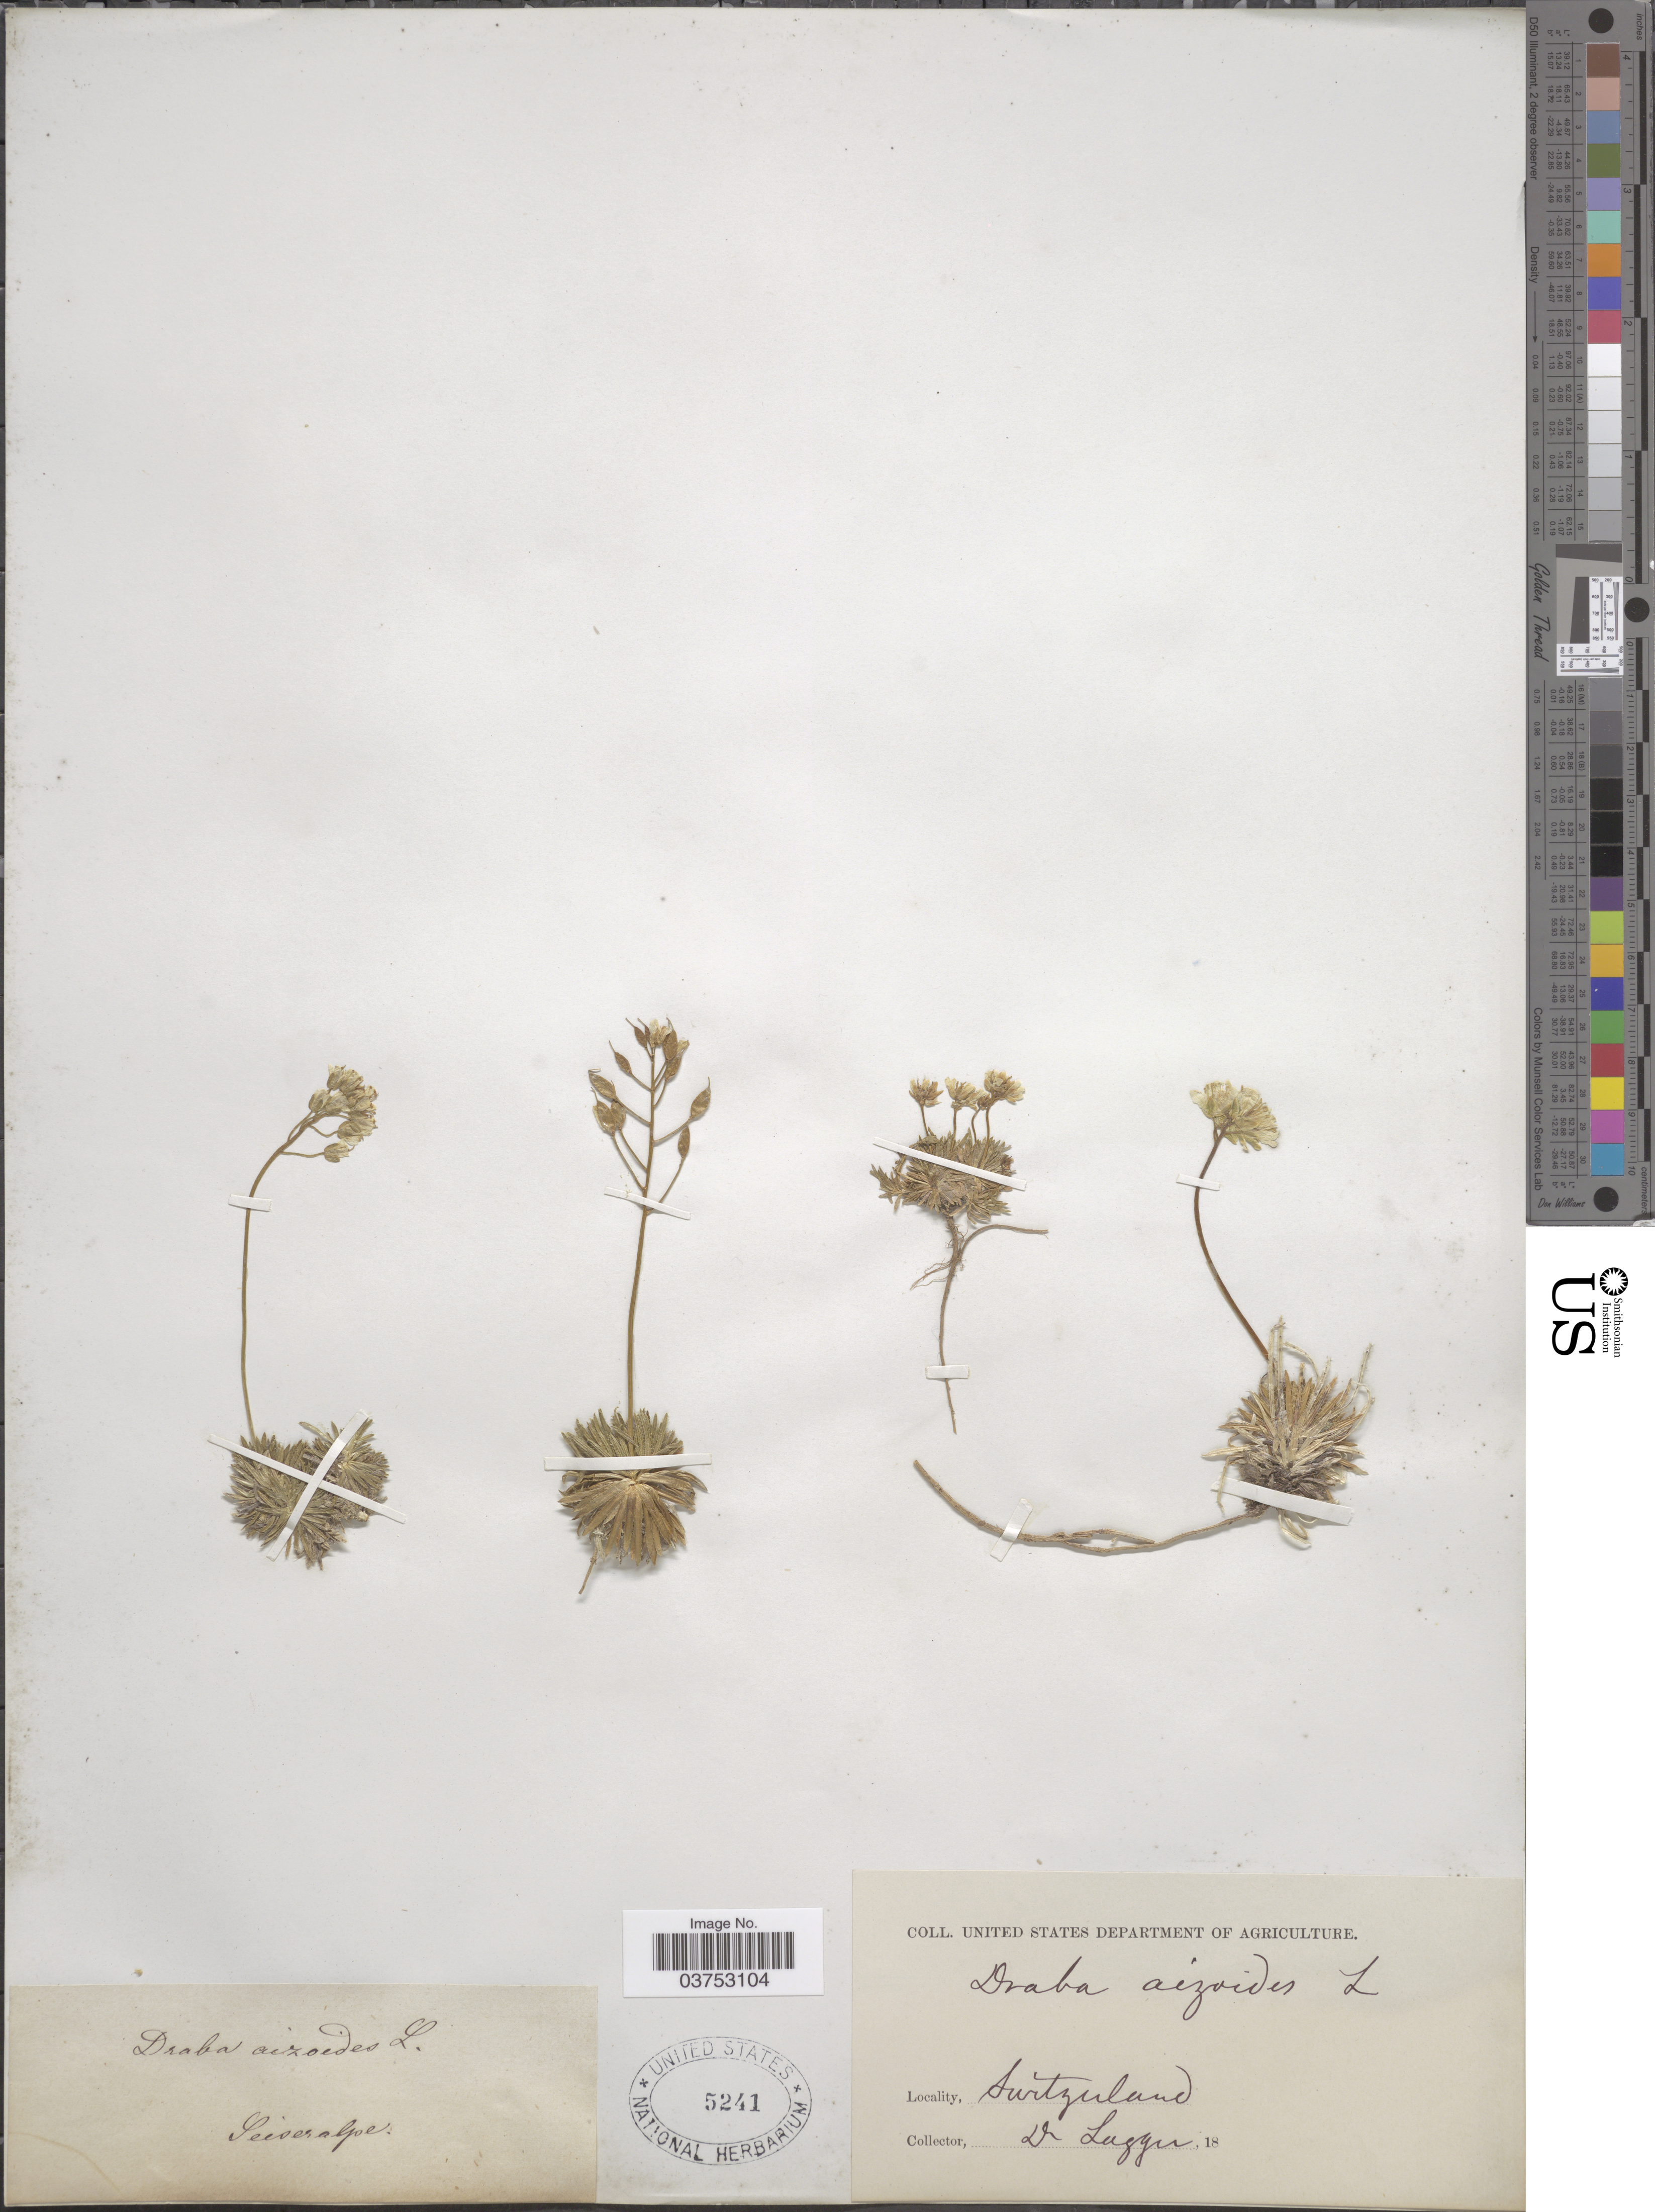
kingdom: Plantae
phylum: Tracheophyta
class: Magnoliopsida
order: Brassicales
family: Brassicaceae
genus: Draba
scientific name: Draba aizoides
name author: L.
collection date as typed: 18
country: Switzerland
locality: Seiseralpe.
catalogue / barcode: US 5241